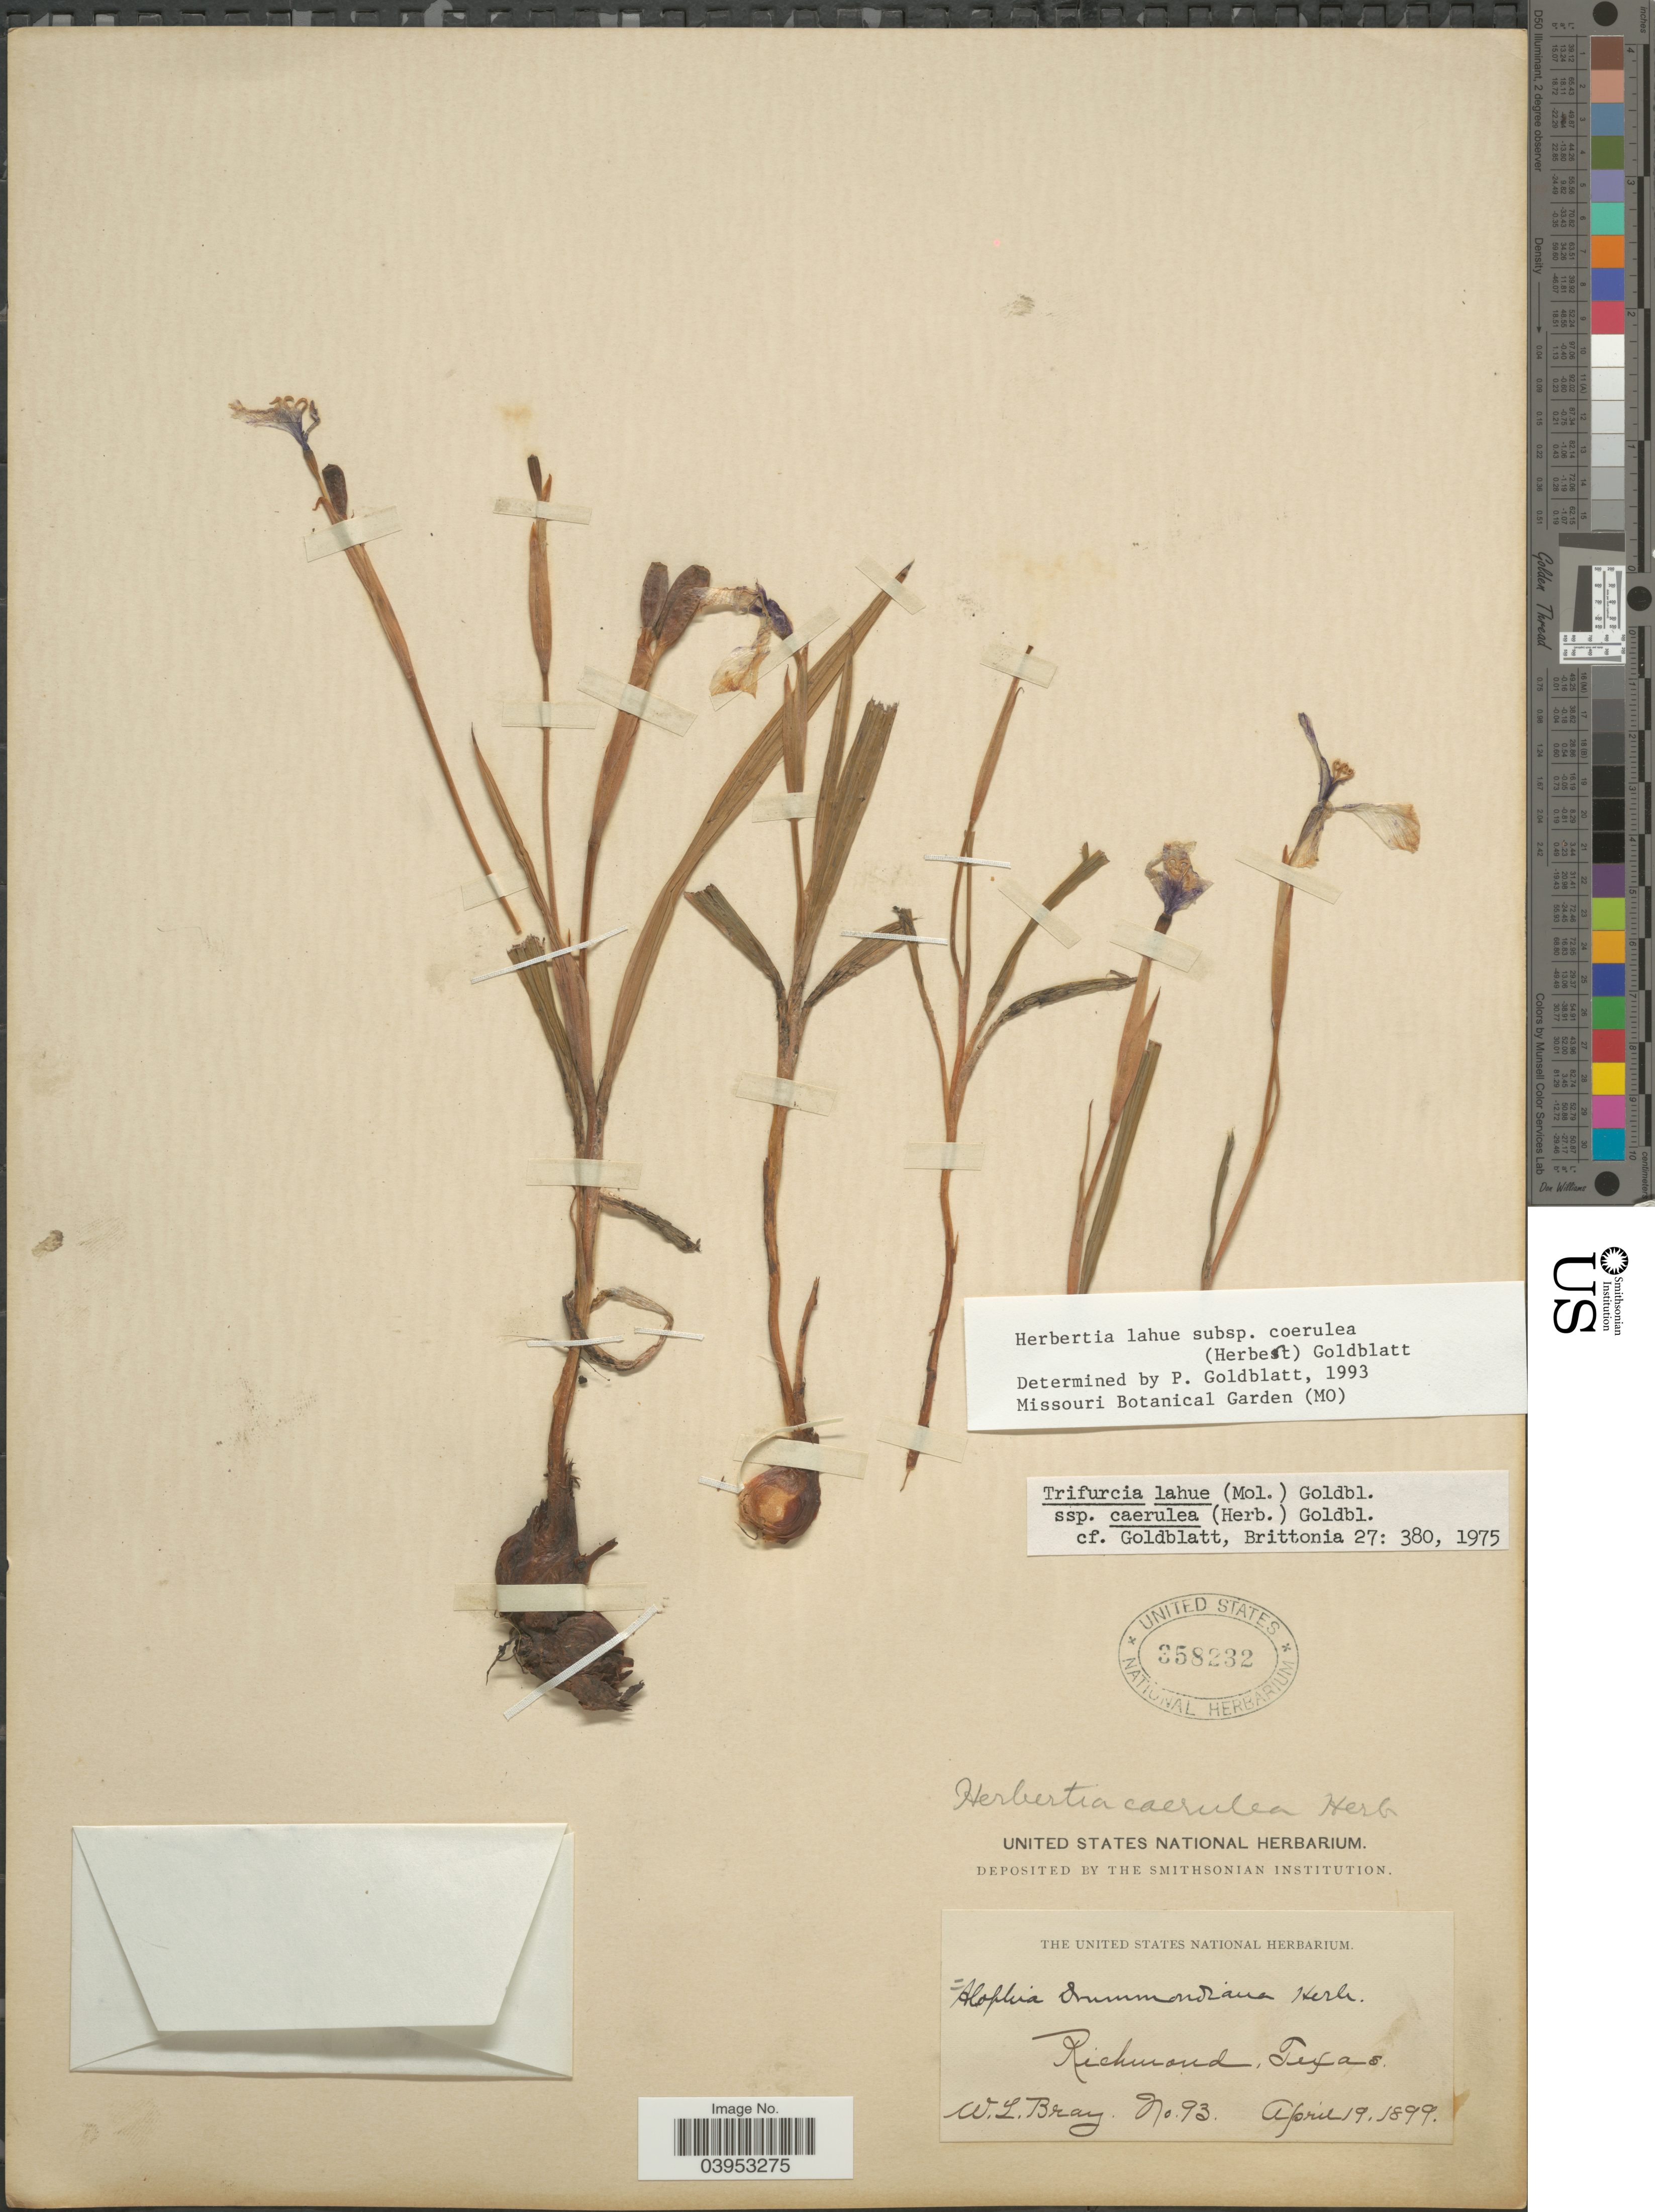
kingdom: Plantae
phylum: Tracheophyta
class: Liliopsida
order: Asparagales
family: Iridaceae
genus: Herbertia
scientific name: Herbertia lahue subsp. caerulea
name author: (Herb.) Goldblatt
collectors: W. L. Bray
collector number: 93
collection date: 1899-04-19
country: United States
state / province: Texas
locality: Richmond.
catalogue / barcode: US 358232